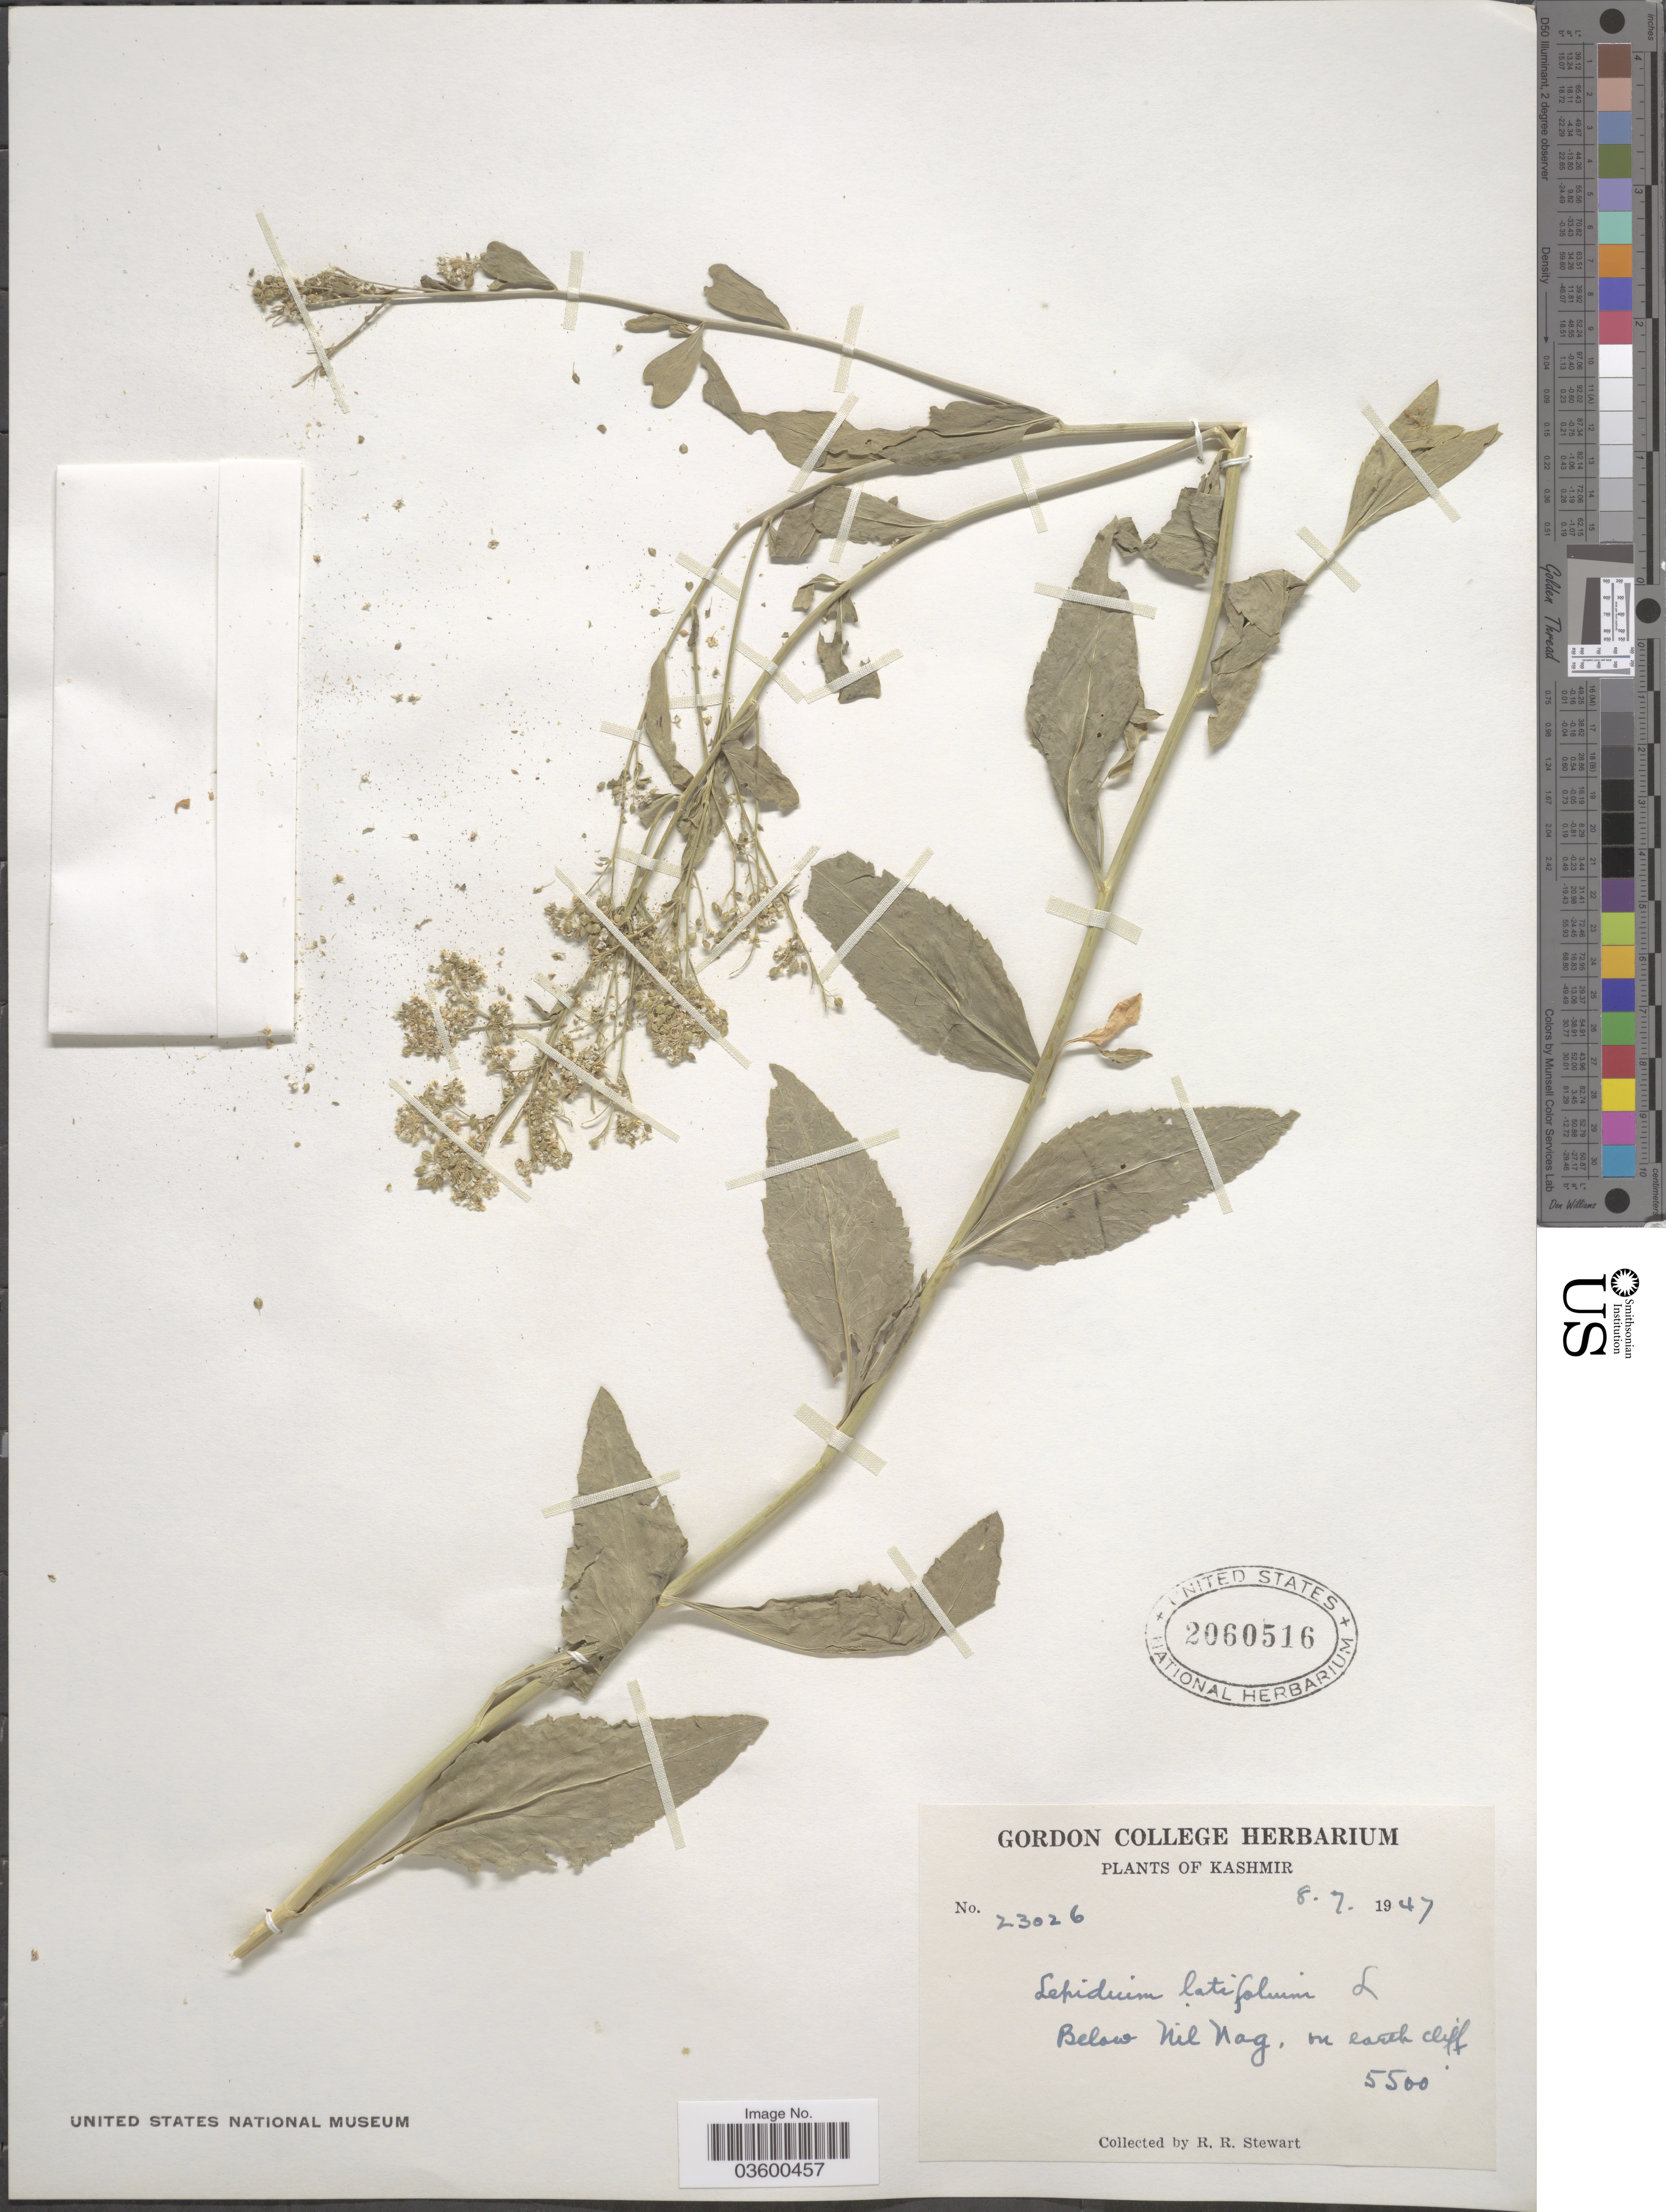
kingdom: Plantae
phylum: Tracheophyta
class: Magnoliopsida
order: Brassicales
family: Brassicaceae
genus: Lepidium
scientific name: Lepidium latifolium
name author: L.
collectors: R. Stewart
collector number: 23026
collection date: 1947-07-08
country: India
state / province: Jammu and Kashmir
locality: Below Nil Nag. Kashmir.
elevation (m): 1676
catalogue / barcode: US 2060516